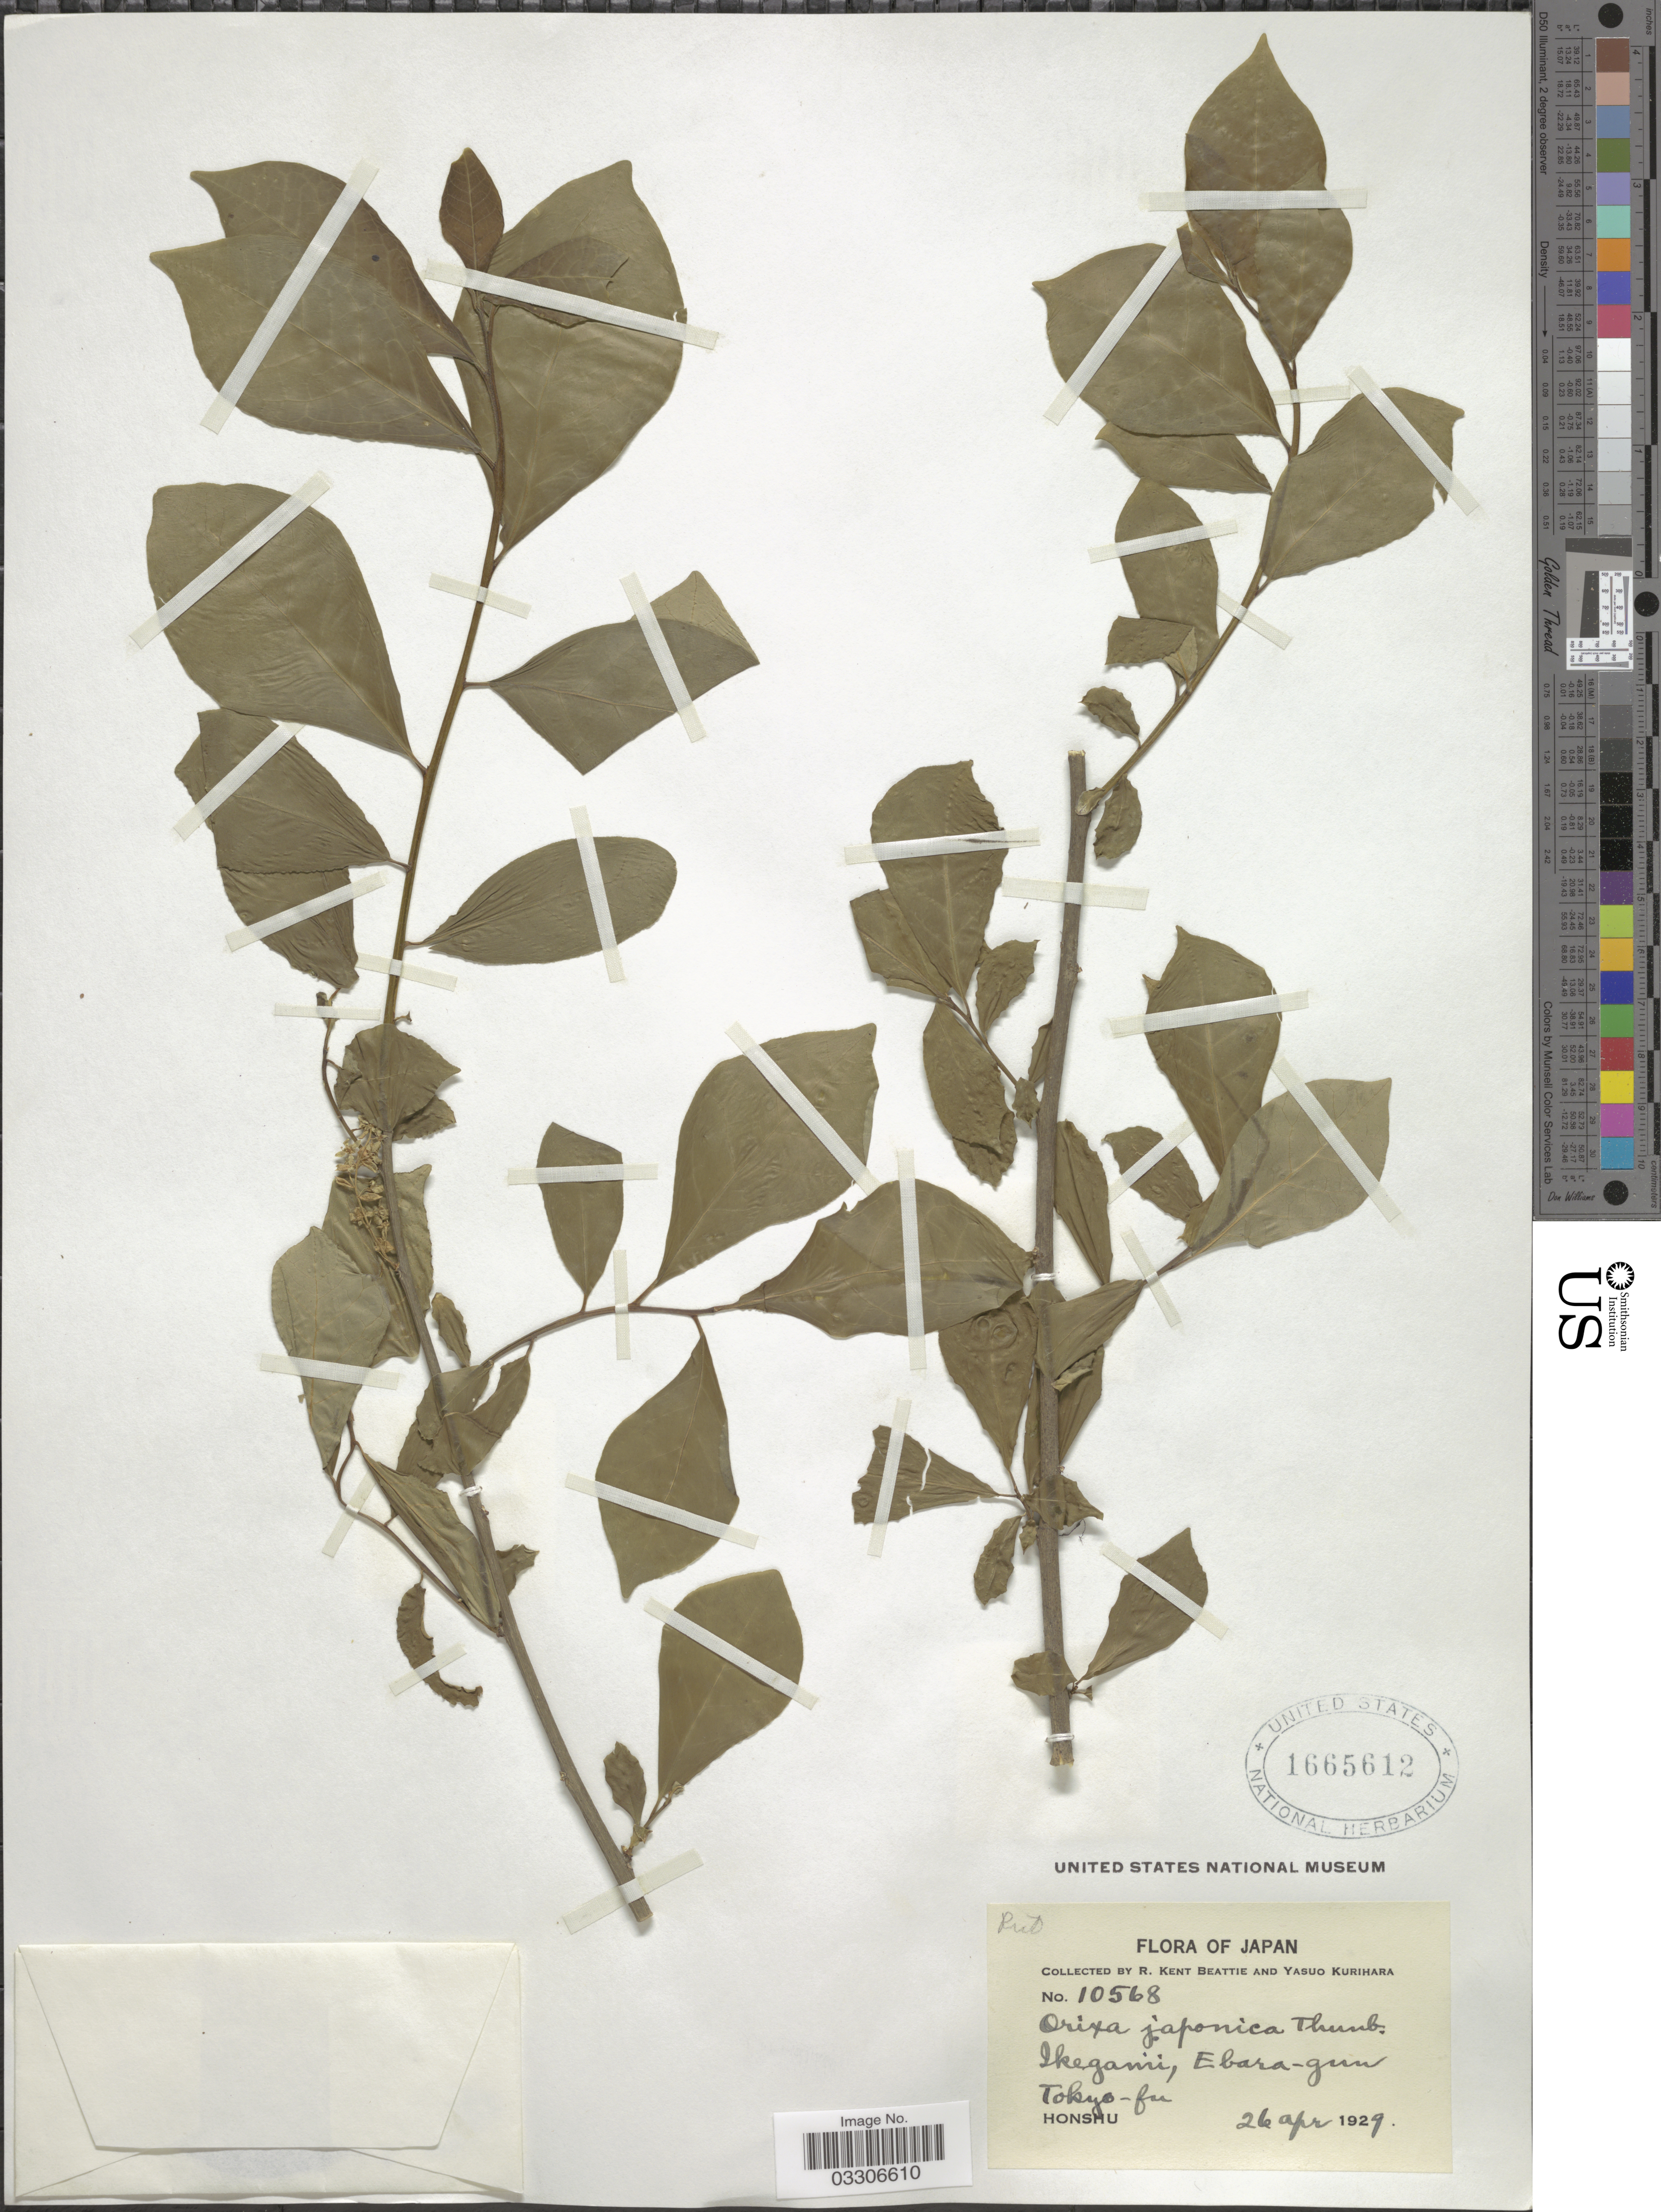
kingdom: Plantae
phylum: Tracheophyta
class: Magnoliopsida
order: Sapindales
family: Rutaceae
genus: Orixa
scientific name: Orixa japonica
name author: Thunb.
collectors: R. K. Beattie & Y. Kurihara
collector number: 10568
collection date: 1929-04-26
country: Japan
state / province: Tokyo, Federal City of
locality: Ikeganü, Ebara-gun, Tokyo-fu. Honshu.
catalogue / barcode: US 1665612